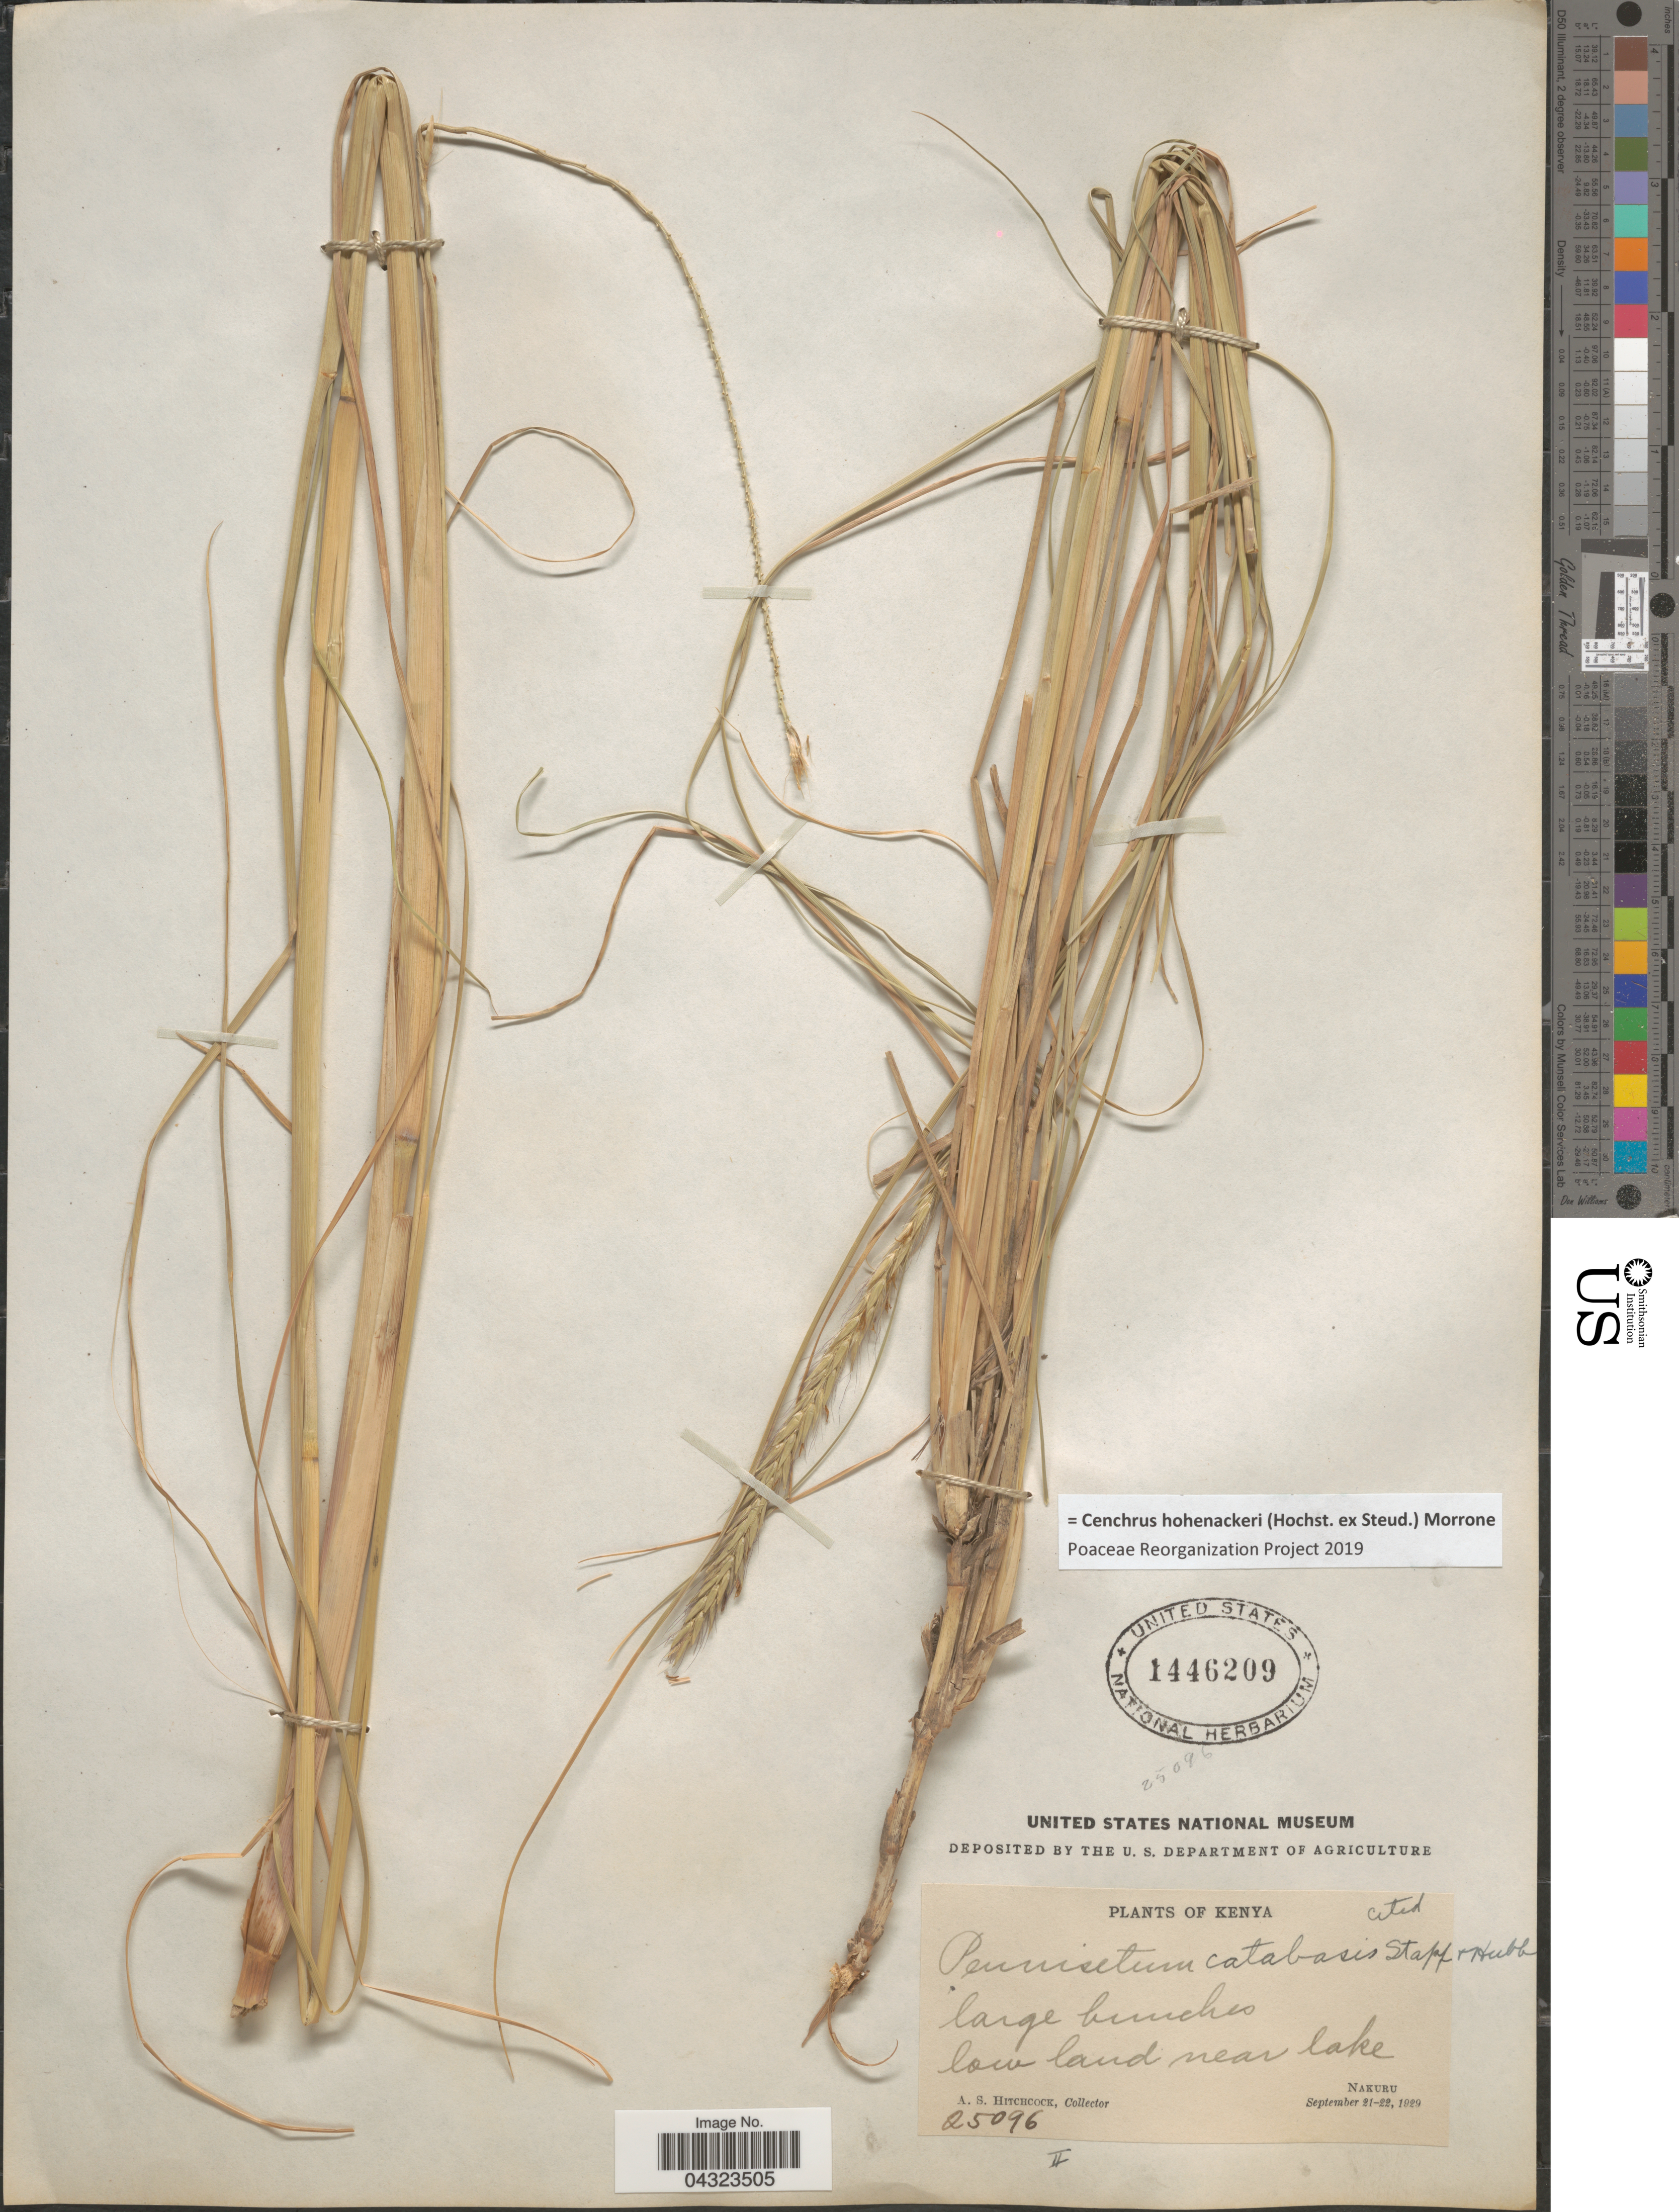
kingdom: Plantae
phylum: Tracheophyta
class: Liliopsida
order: Poales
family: Poaceae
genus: Cenchrus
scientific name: Cenchrus hohenackeri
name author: (Hochst. ex Steud.) Morrone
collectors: A. S. Hitchcock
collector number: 25096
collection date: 1929-09-21/1929-09-22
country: Kenya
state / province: Nakuru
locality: Low land near lake.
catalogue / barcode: US 1446209